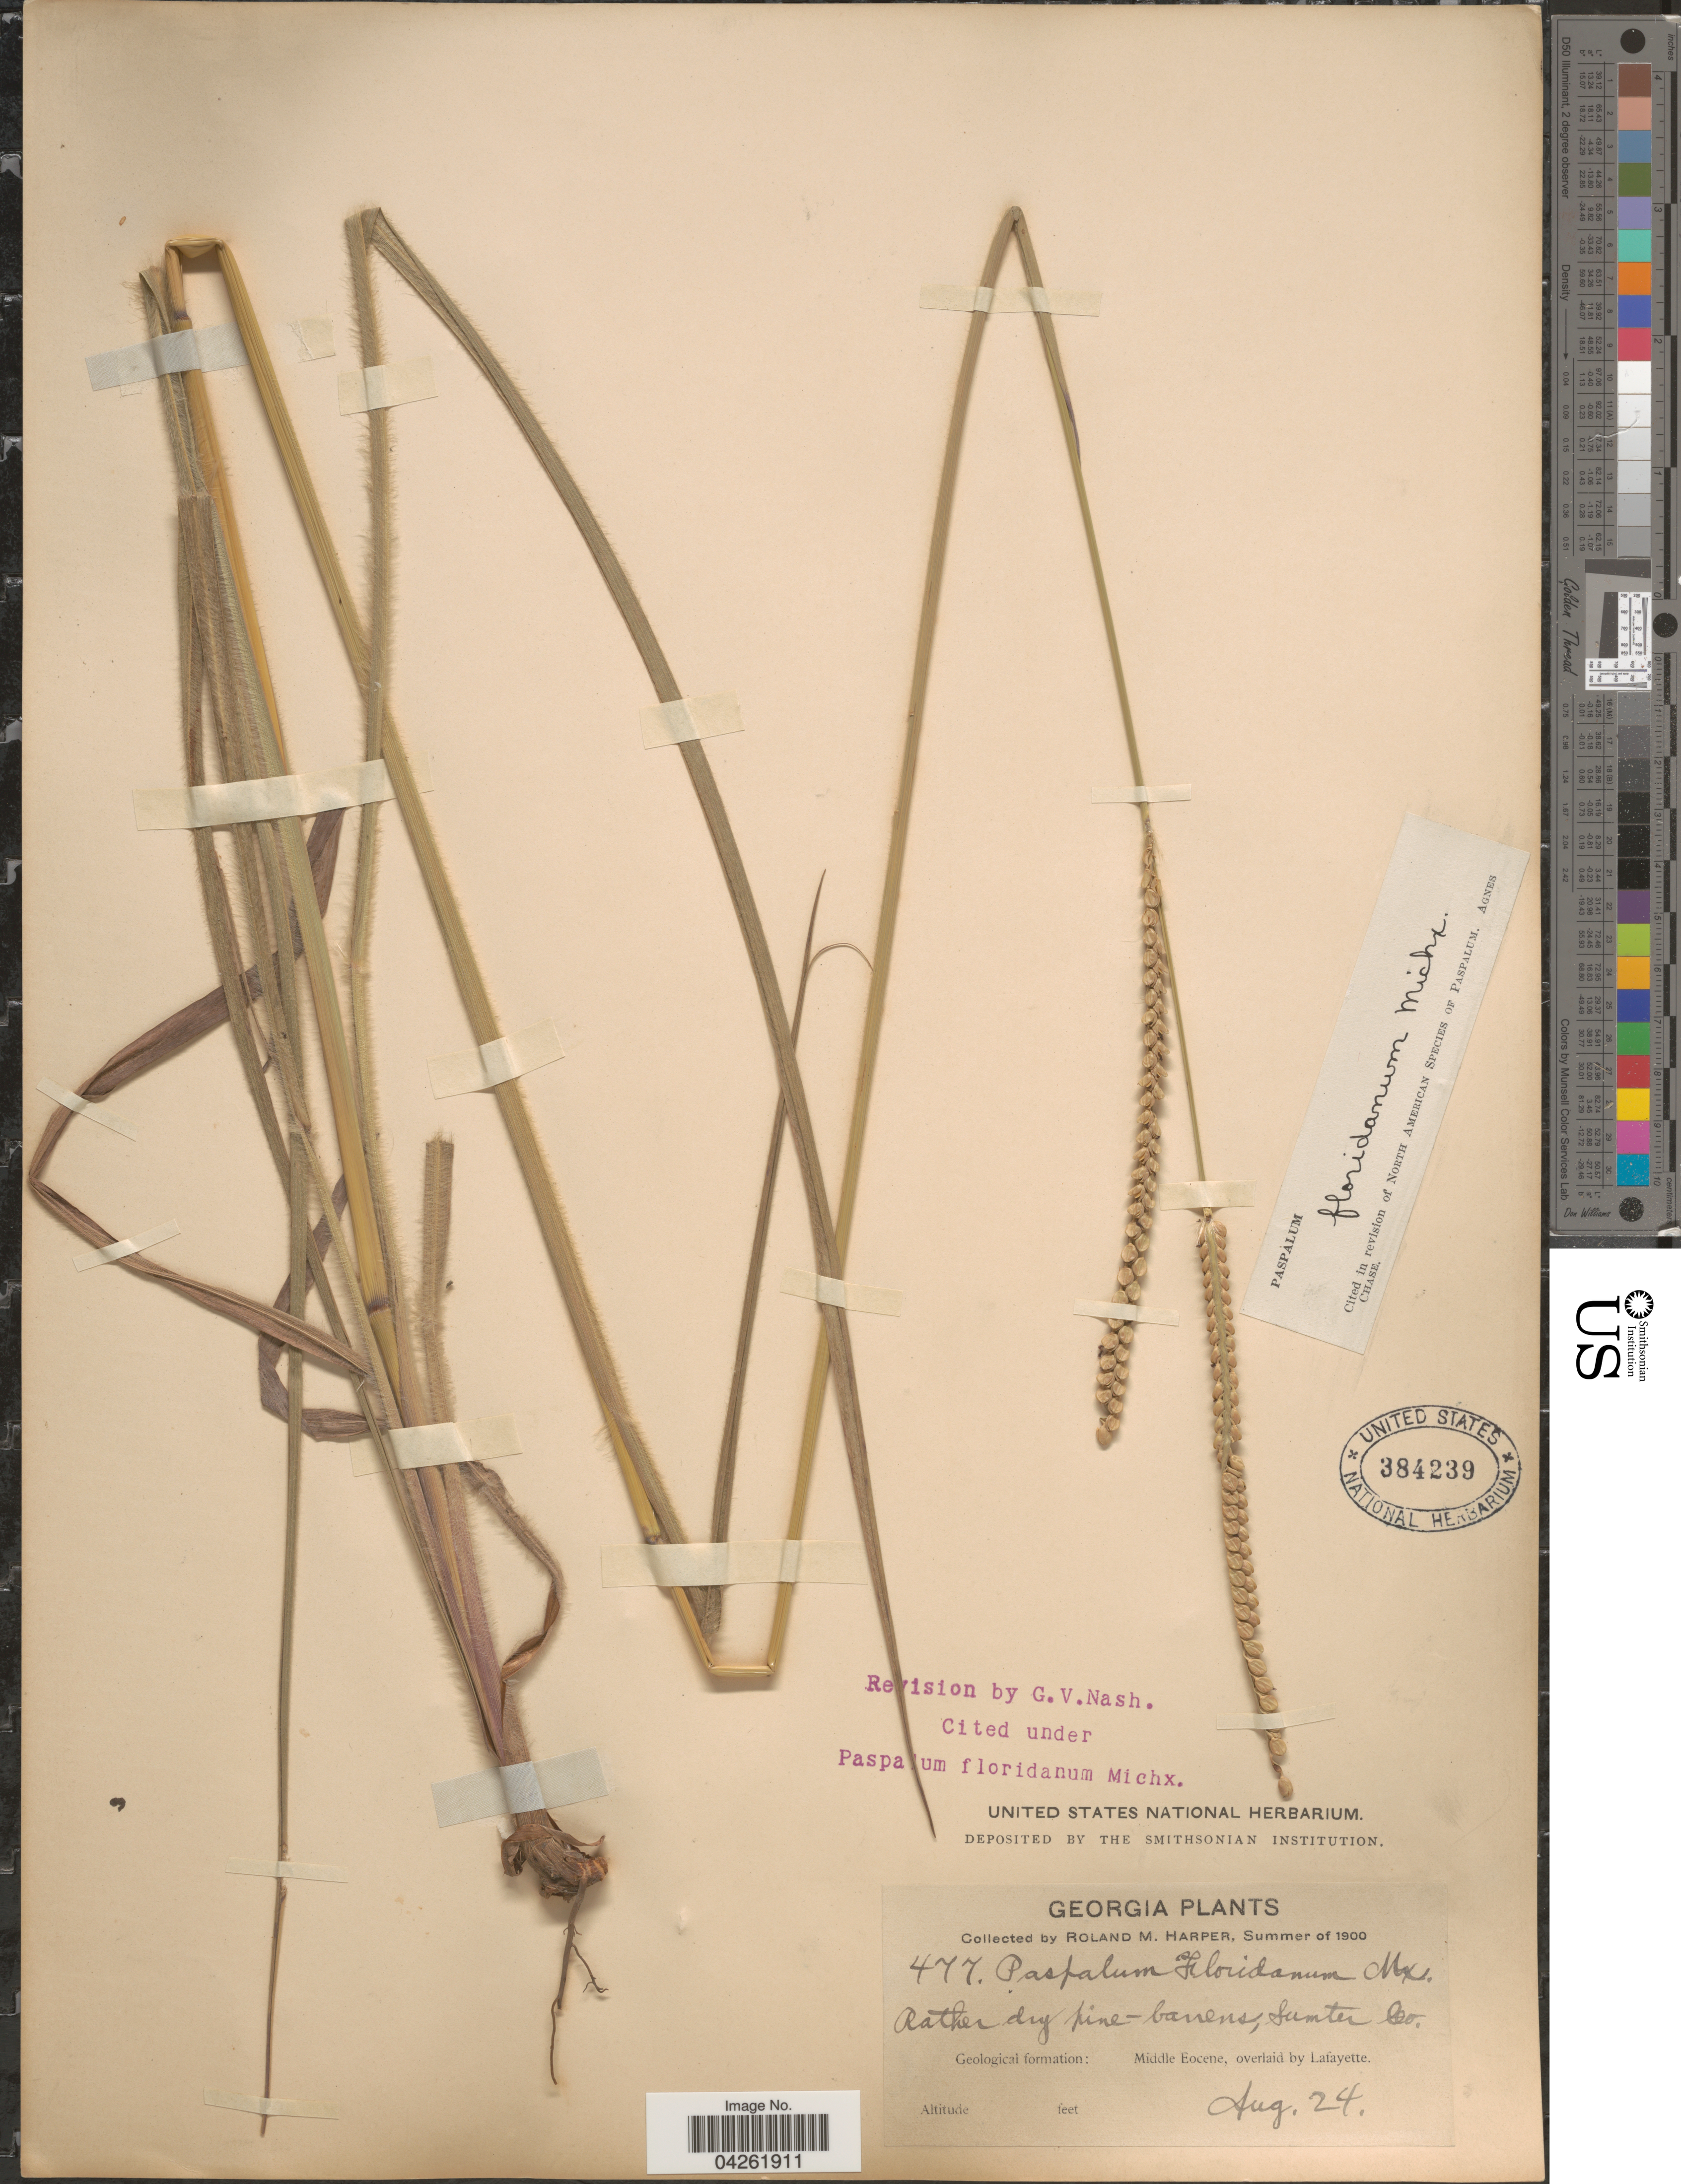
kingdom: Plantae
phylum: Tracheophyta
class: Liliopsida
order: Poales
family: Poaceae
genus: Paspalum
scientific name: Paspalum floridanum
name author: Michx.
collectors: R. M. Harper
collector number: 477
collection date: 1900-08-24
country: United States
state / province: Georgia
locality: Sumter Co. Geological formation: Middle Eocene, overlaid by Lafayette.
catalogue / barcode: US 384239